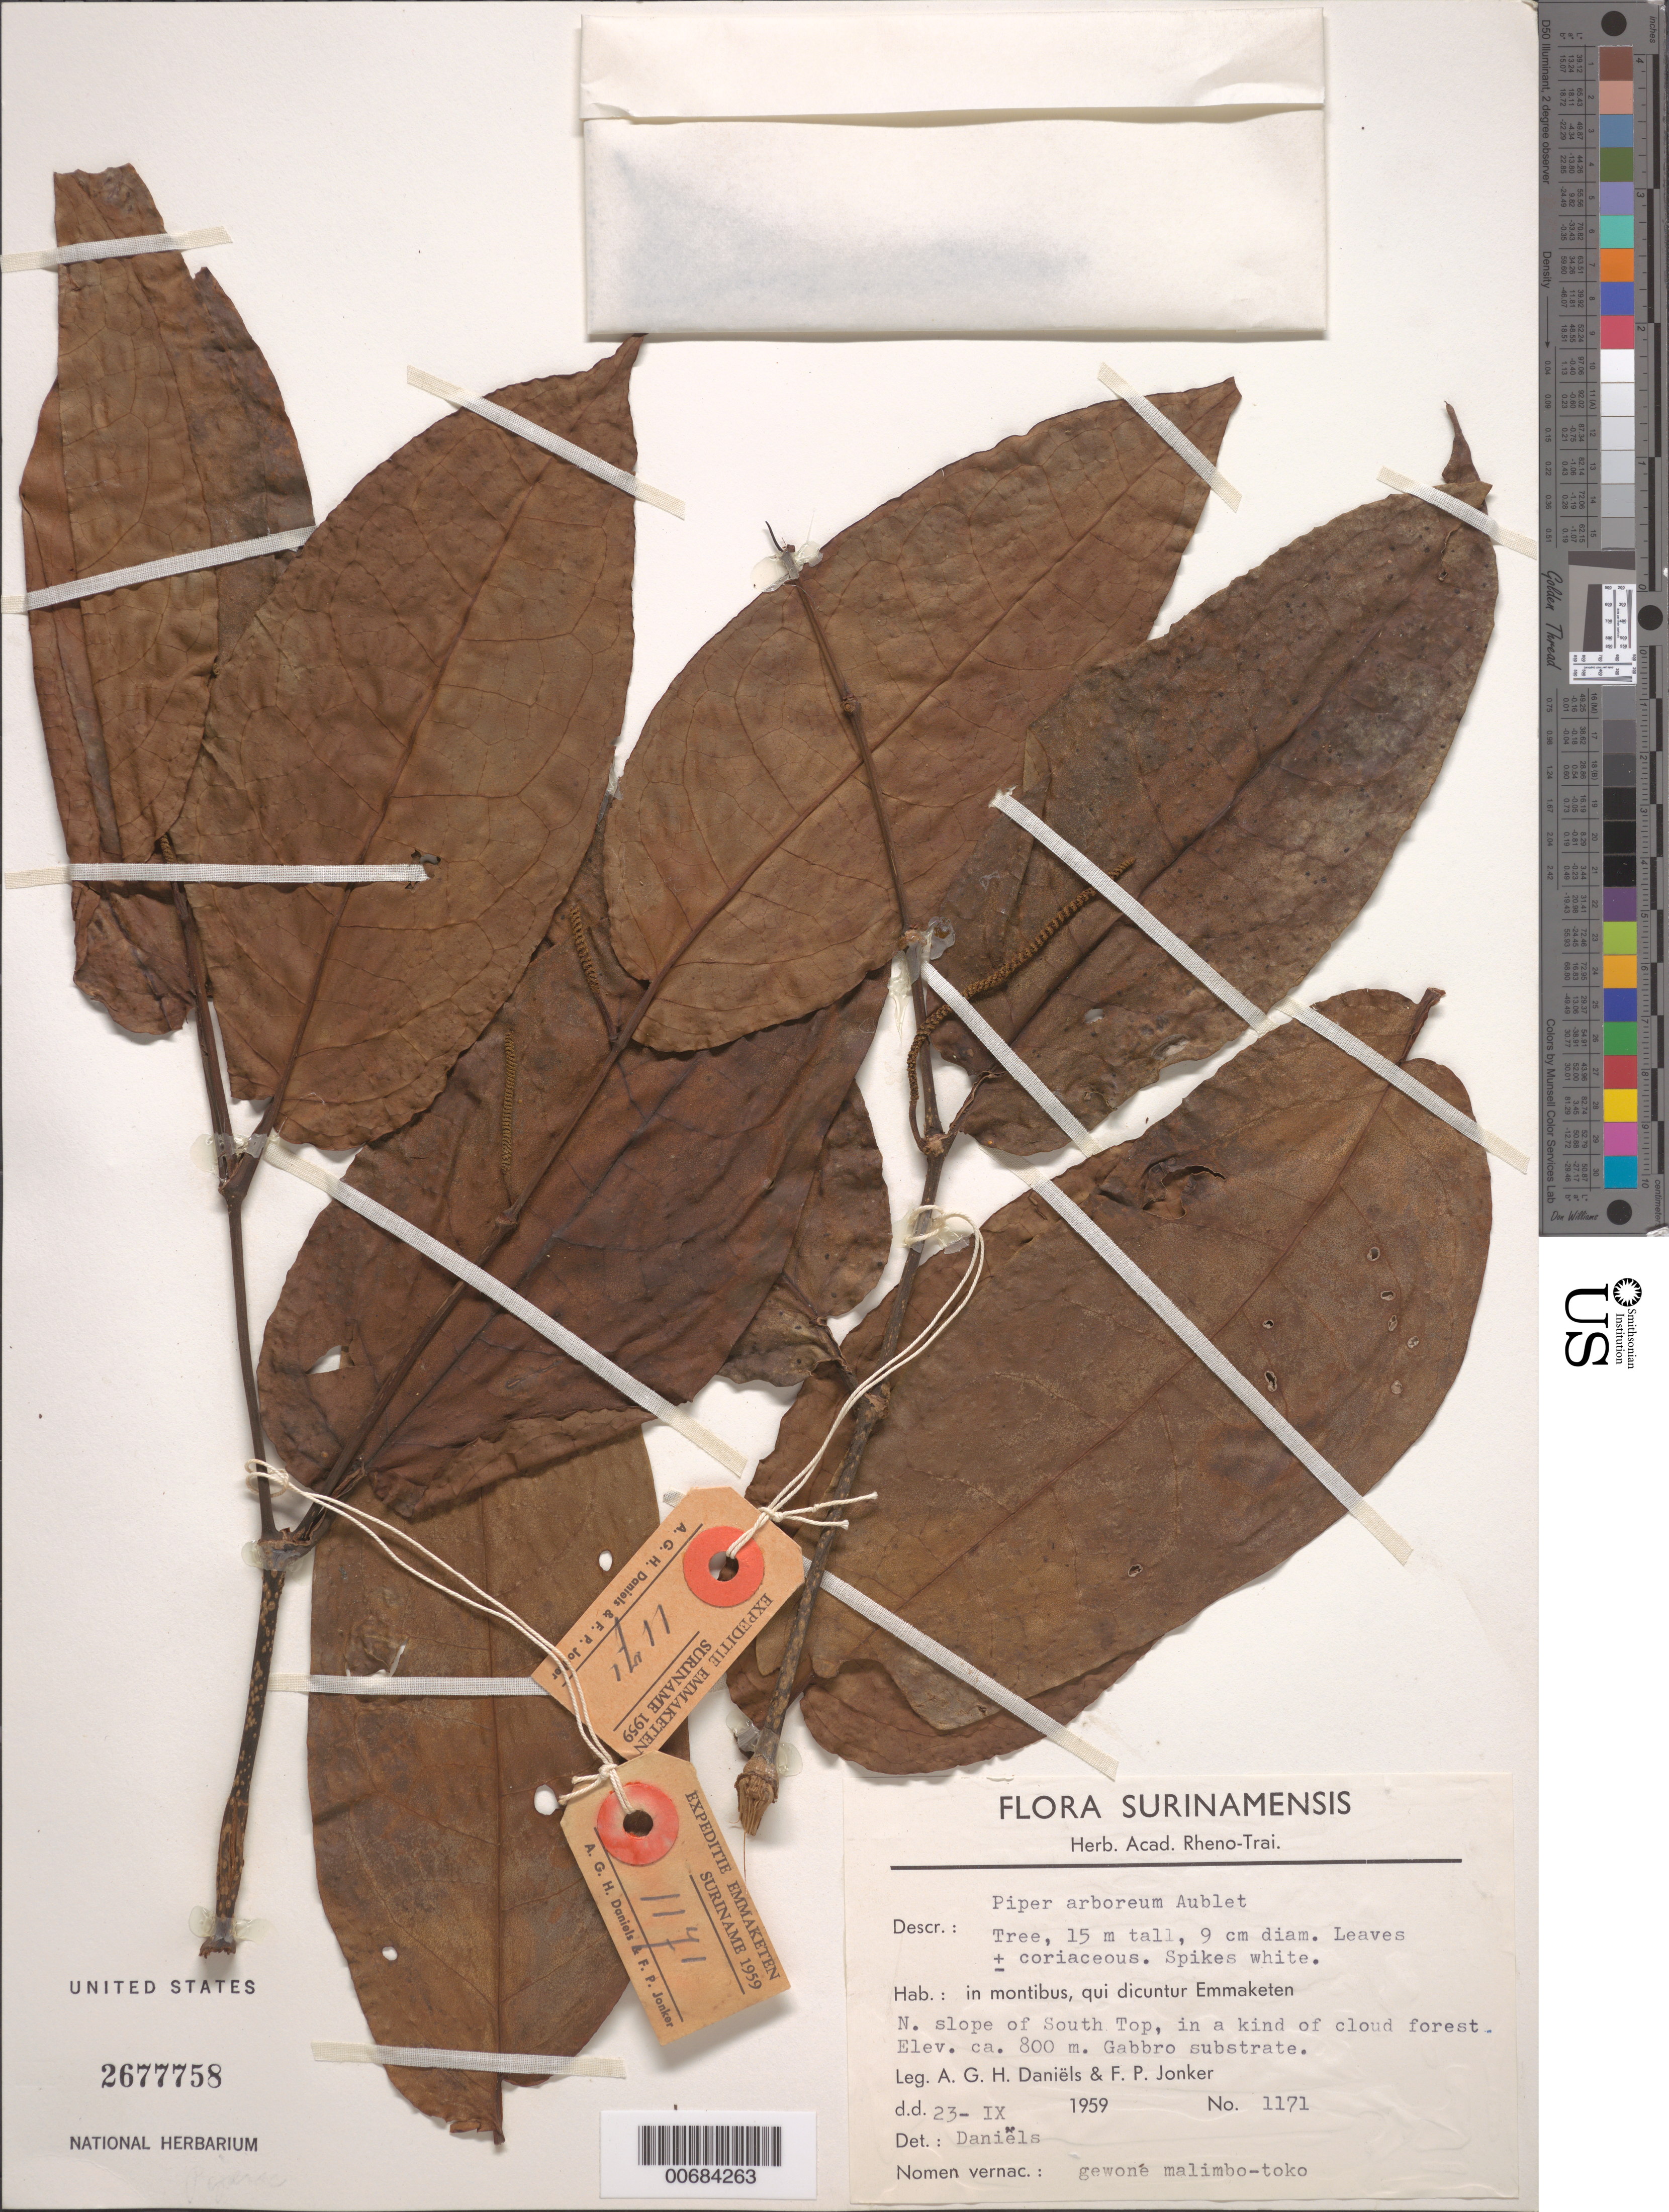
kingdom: Plantae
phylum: Tracheophyta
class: Magnoliopsida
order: Piperales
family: Piperaceae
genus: Piper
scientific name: Piper arboreum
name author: Aubl.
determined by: Daniels, --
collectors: A. Daniëls & F. P. Jonker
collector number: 1171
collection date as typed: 23-Sep-59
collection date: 1959-09-23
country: Suriname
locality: Emmaketen, N slope of South Top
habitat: In a kind of cloud forest. Gabbro substrate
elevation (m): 800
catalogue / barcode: US 2677758